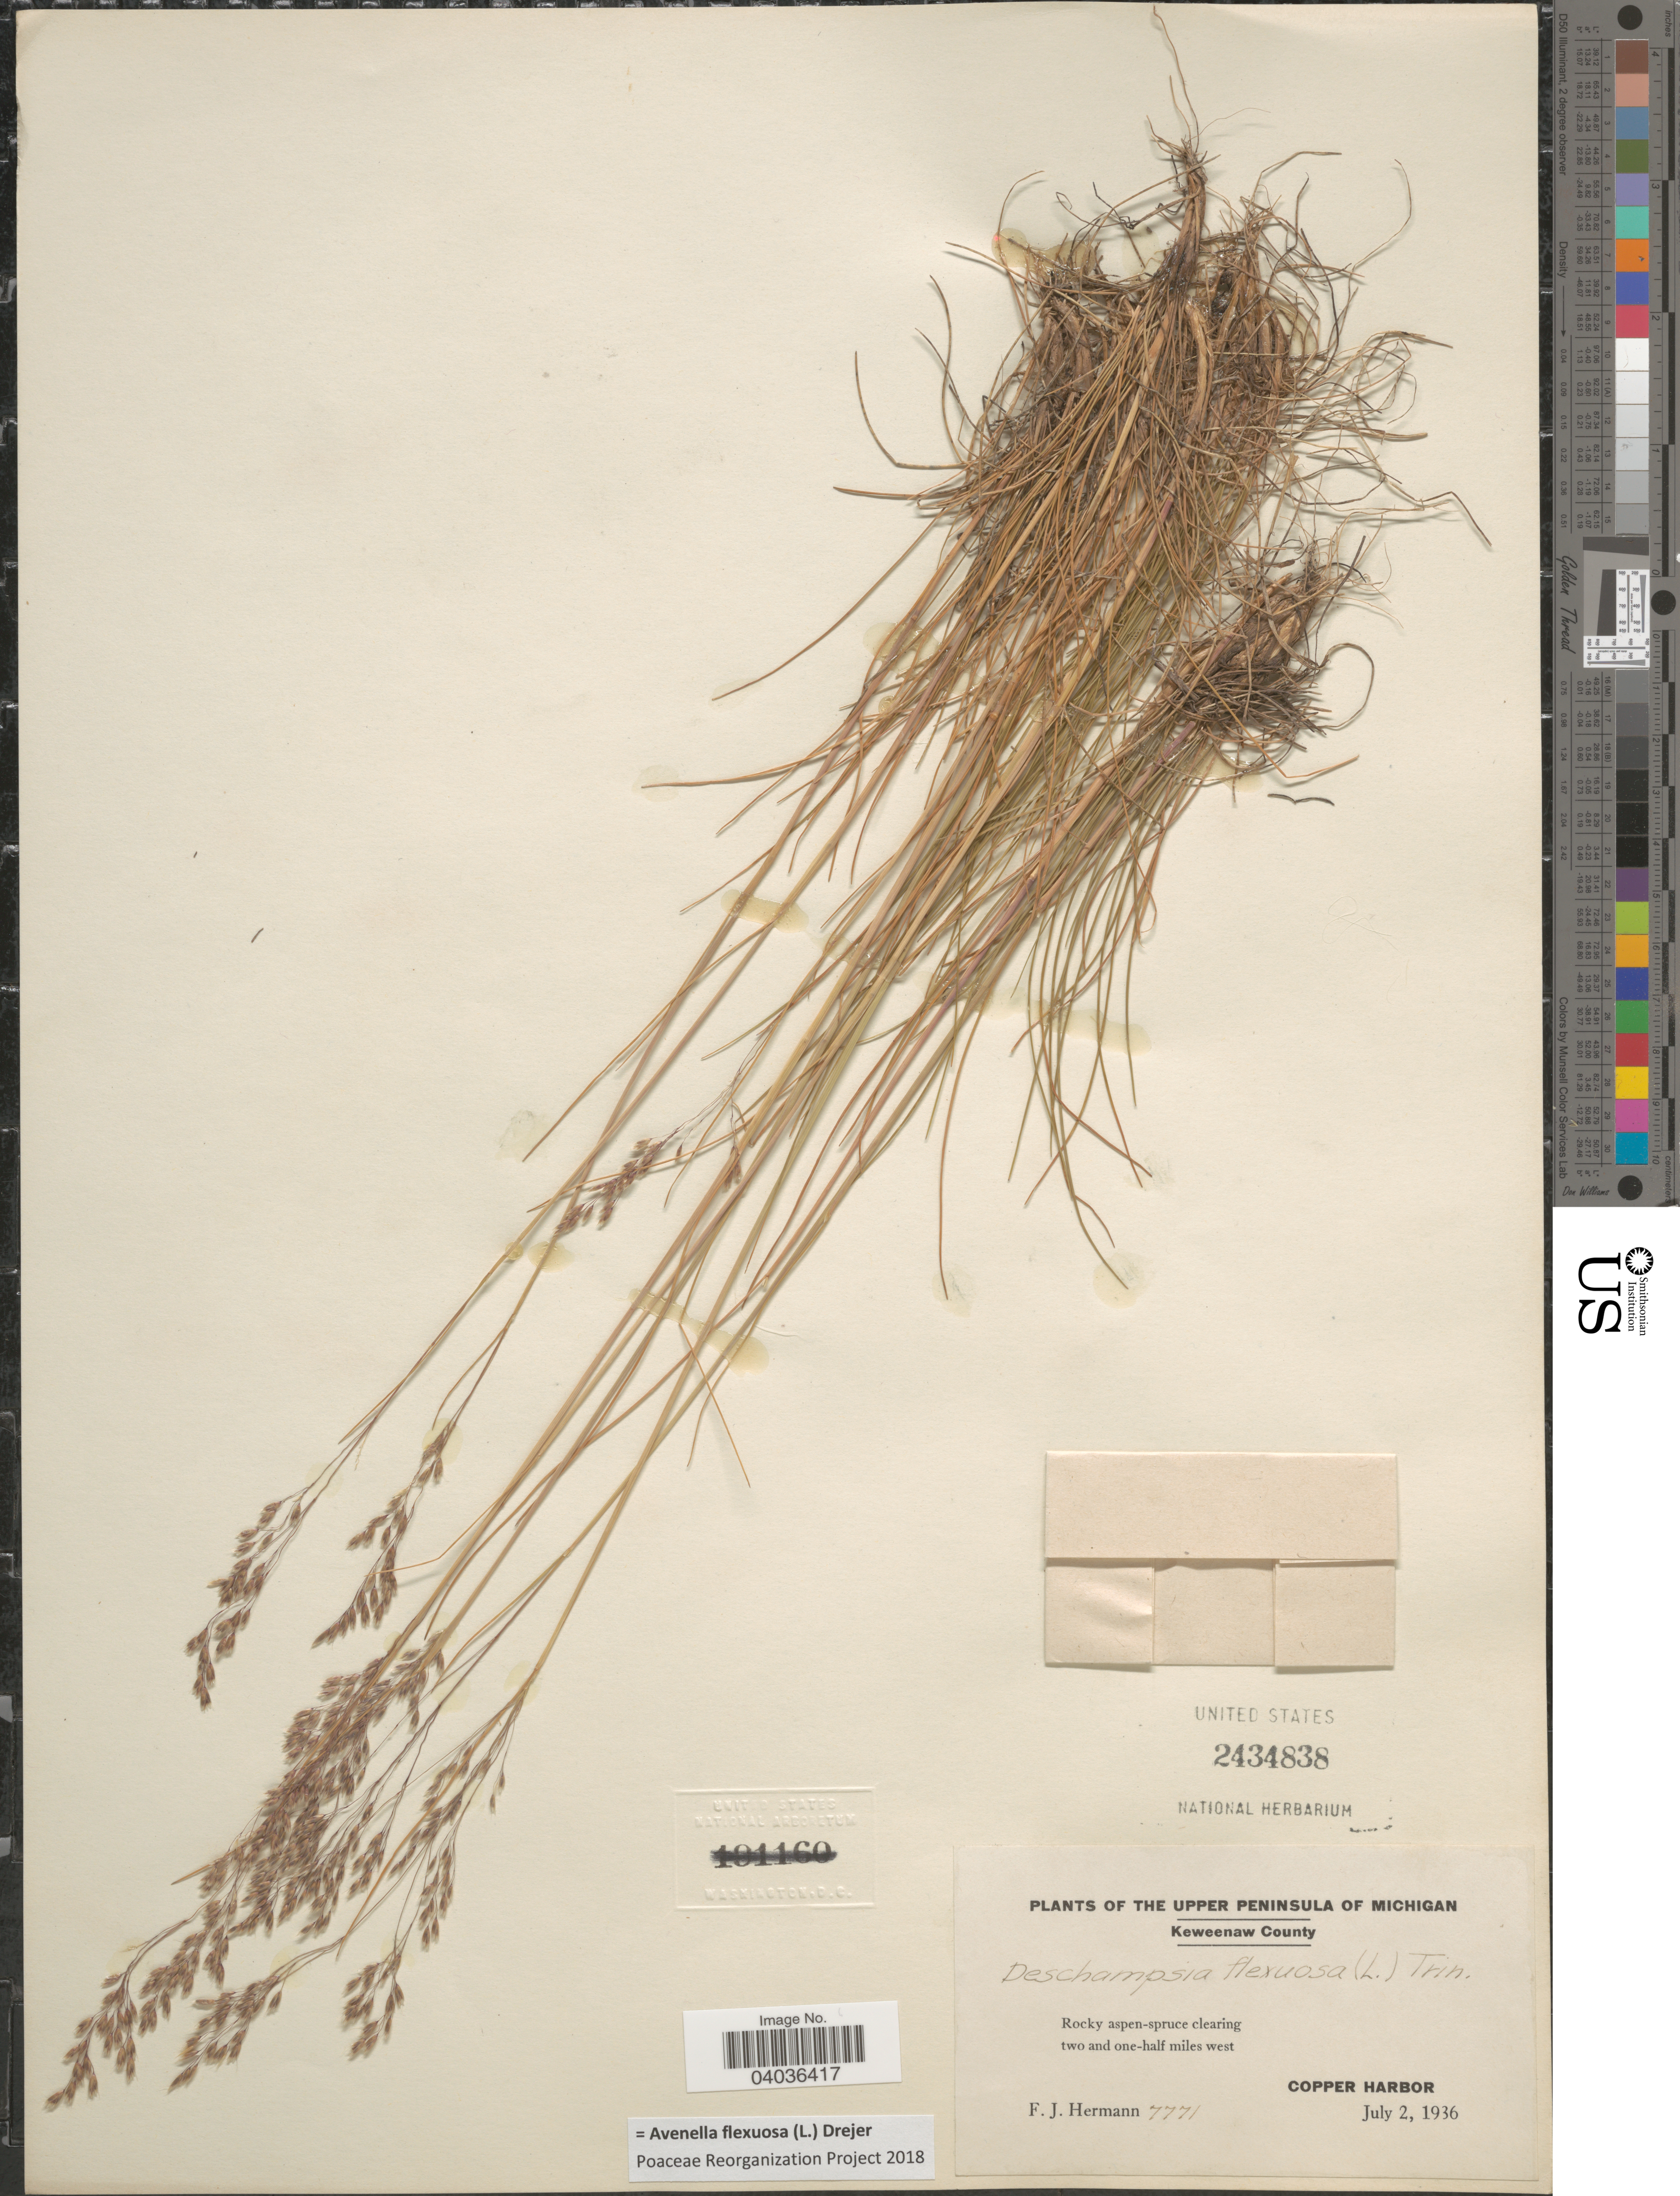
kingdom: Plantae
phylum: Tracheophyta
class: Liliopsida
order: Poales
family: Poaceae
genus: Avenella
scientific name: Avenella flexuosa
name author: (L.) Drejer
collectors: F. J. Hermann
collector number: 7771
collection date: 1936-07-02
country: United States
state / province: Michigan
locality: Upper Peninsula of Michigan. Keweenaw County. Rocky aspen-spruce clearing two and one-half miles west, Copper Harbor.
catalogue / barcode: US 2434838